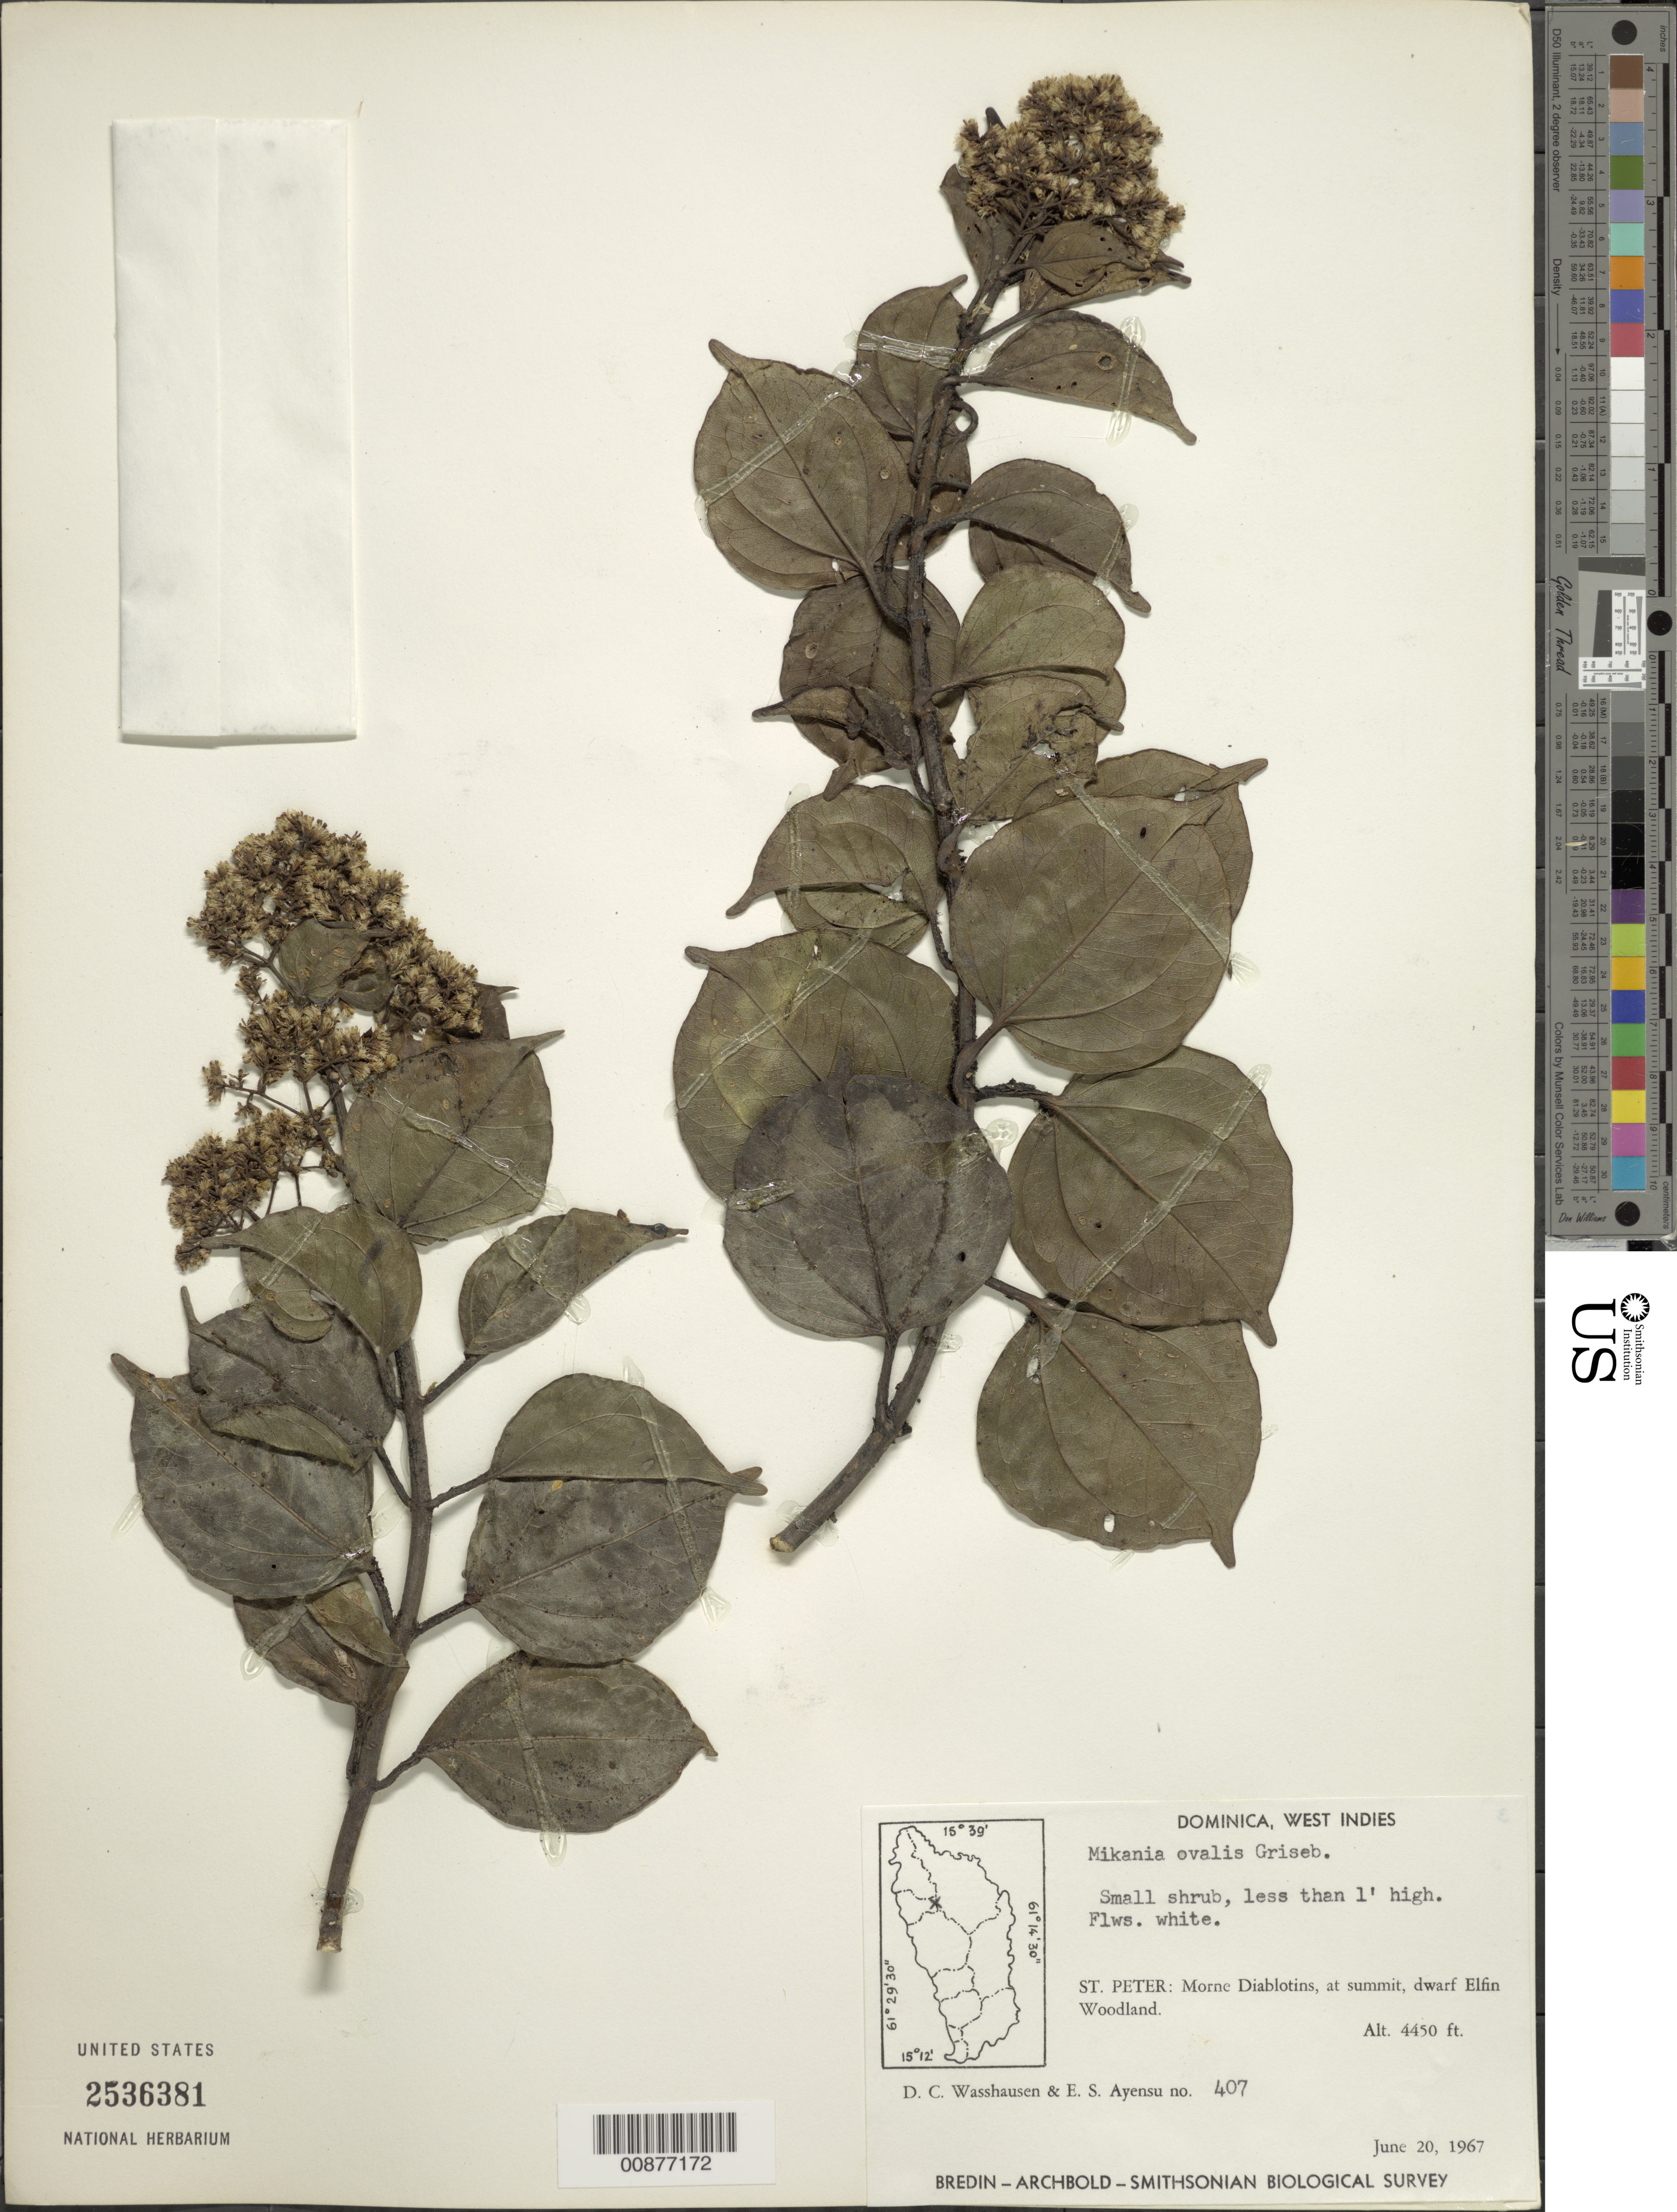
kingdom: Plantae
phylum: Tracheophyta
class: Magnoliopsida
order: Asterales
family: Asteraceae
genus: Mikania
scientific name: Mikania ovalis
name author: Griseb.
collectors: D. C. Wasshausen & E. S. Ayensu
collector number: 407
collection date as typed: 20 Jun 1967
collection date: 1967-06-20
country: Dominica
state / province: St. Peter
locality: Morne Diablotin, at summit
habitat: Dwarf elfin woodland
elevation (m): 1356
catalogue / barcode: US 2536381